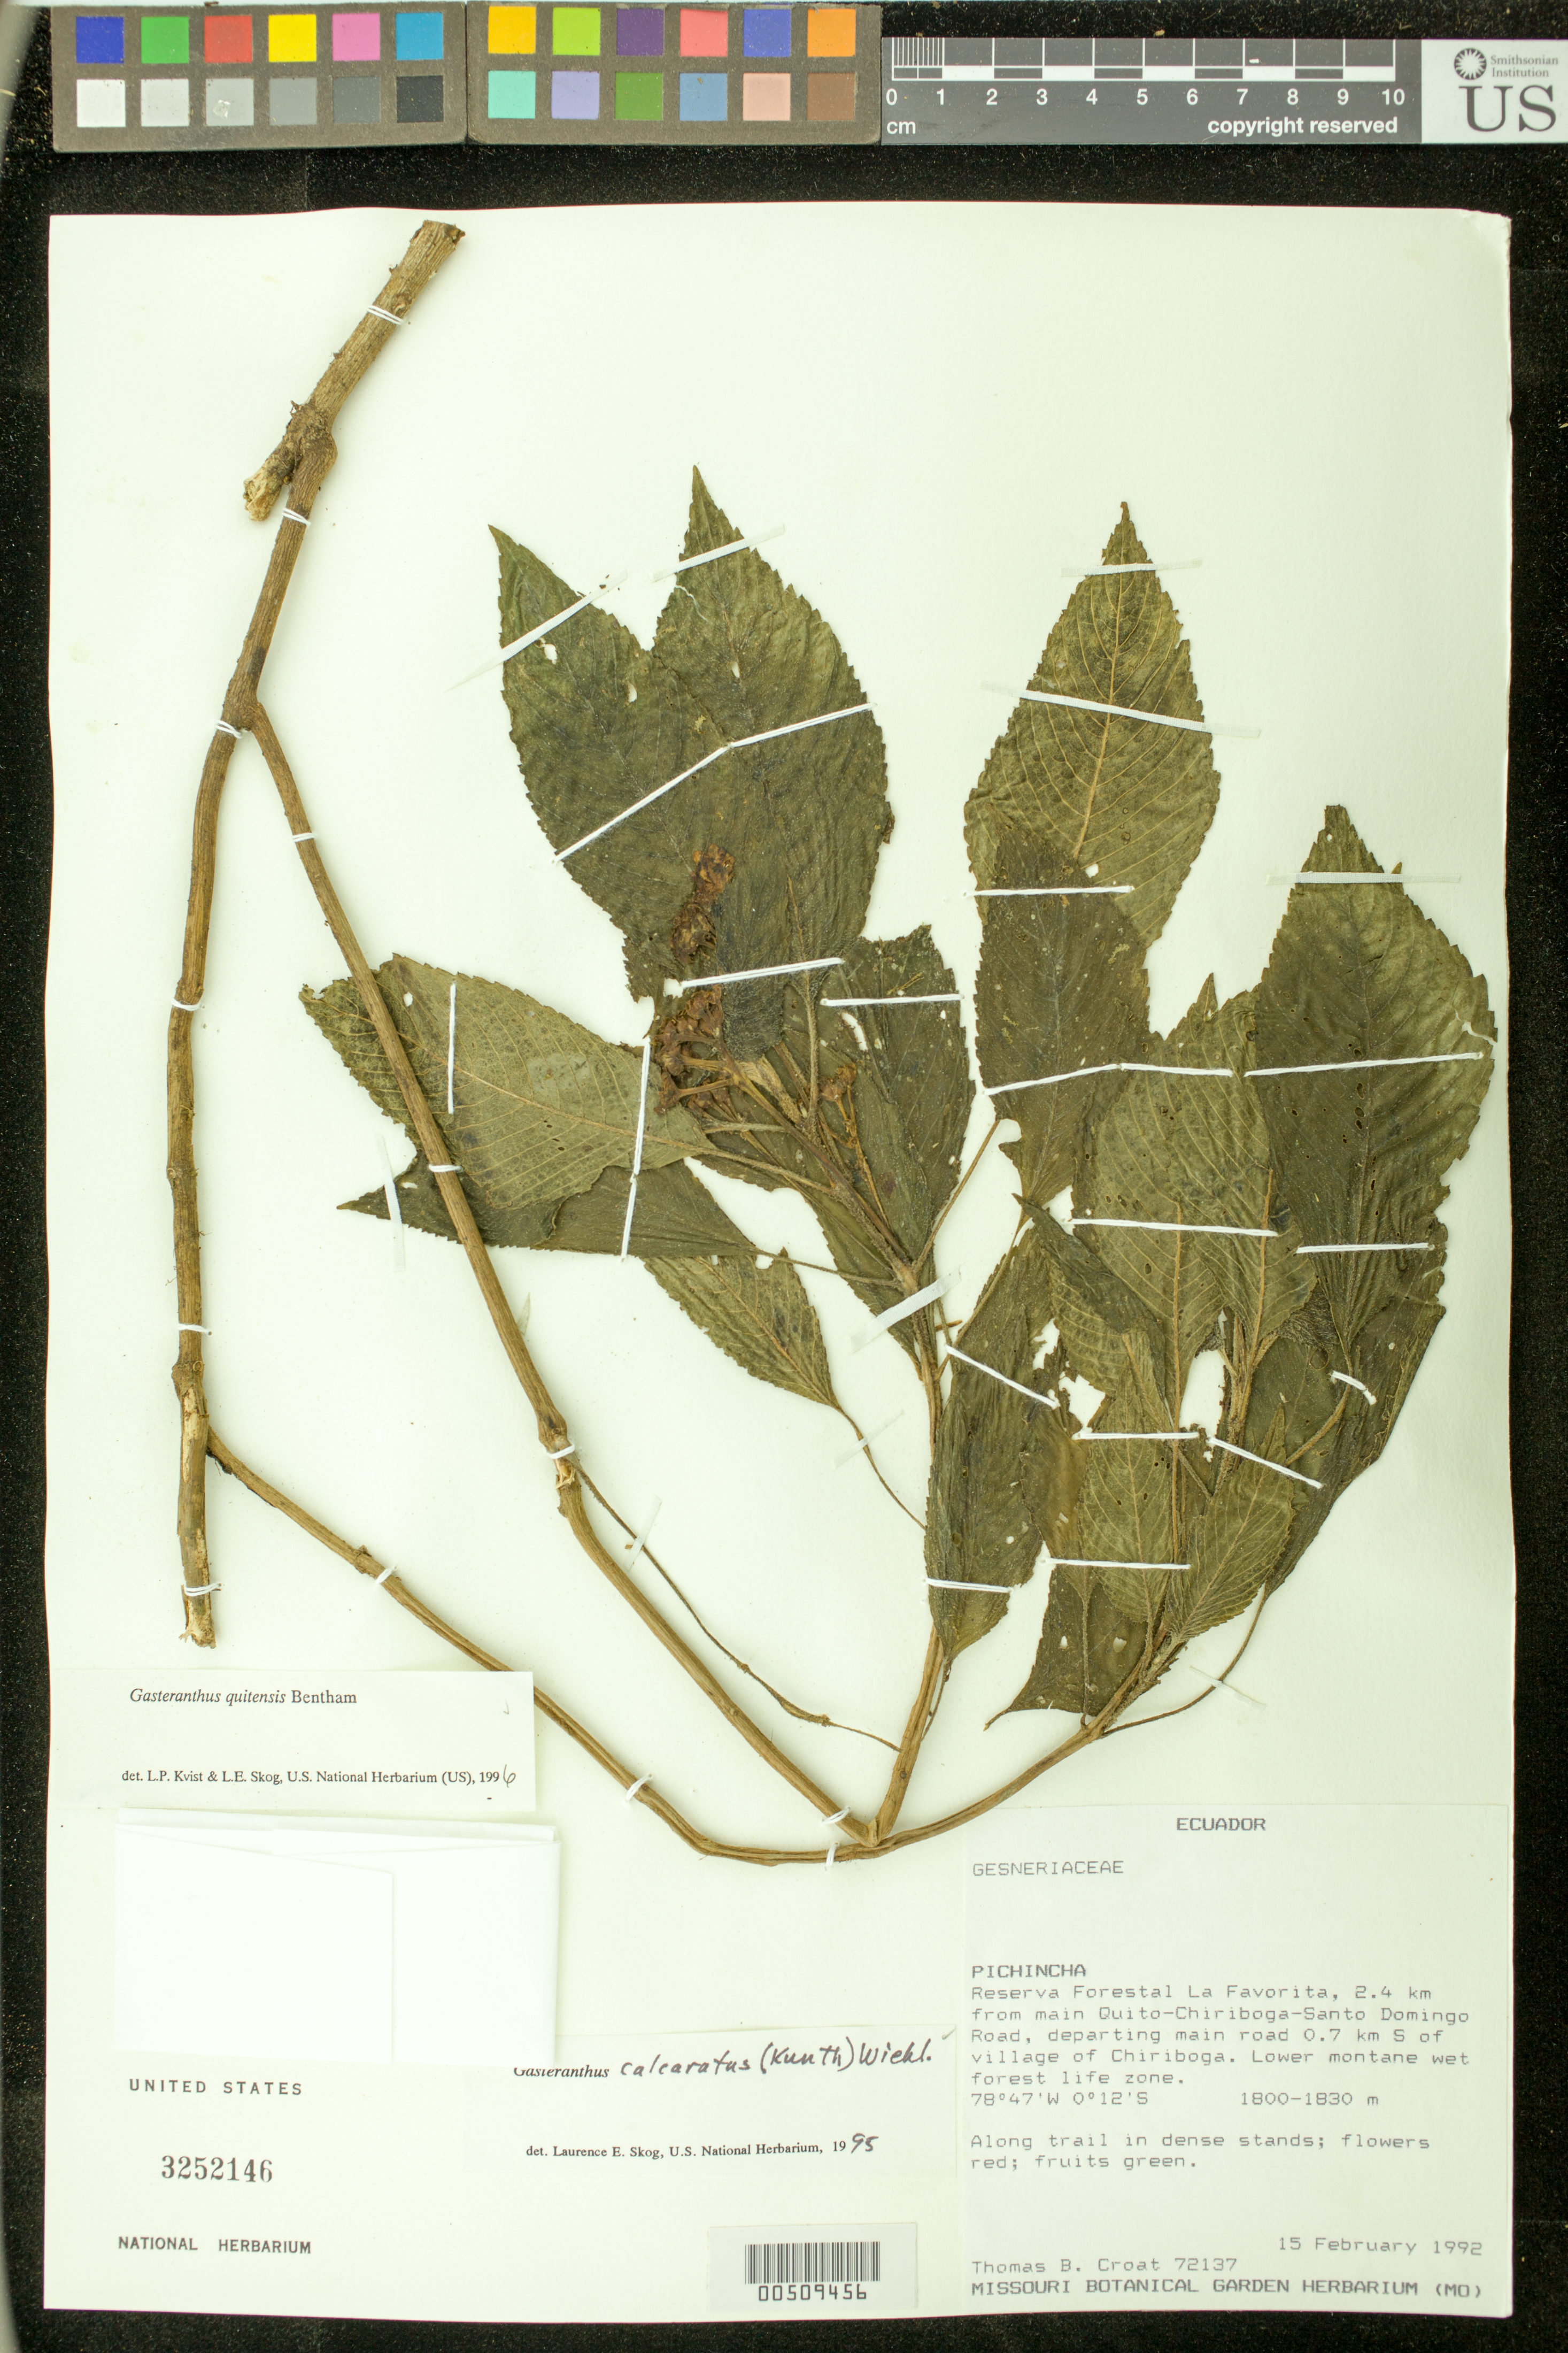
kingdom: Plantae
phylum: Tracheophyta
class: Magnoliopsida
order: Lamiales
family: Gesneriaceae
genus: Gasteranthus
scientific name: Gasteranthus quitensis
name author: Benth.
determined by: Clark, J. L., (SEL), The Marie Selby Botanical Garden (UNITED STATES)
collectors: T. B. Croat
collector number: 72137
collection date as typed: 15 Feb 1992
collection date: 1992-02-15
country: Ecuador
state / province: Pichincha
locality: Reserva Forestal La Favorita, 2.4 km from main Quito - Chiriboga - Santo Domingo Road, departing main road 0.7 km S of village of Chiriboa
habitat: Lower montane wet forest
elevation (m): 1800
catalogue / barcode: US 3252146